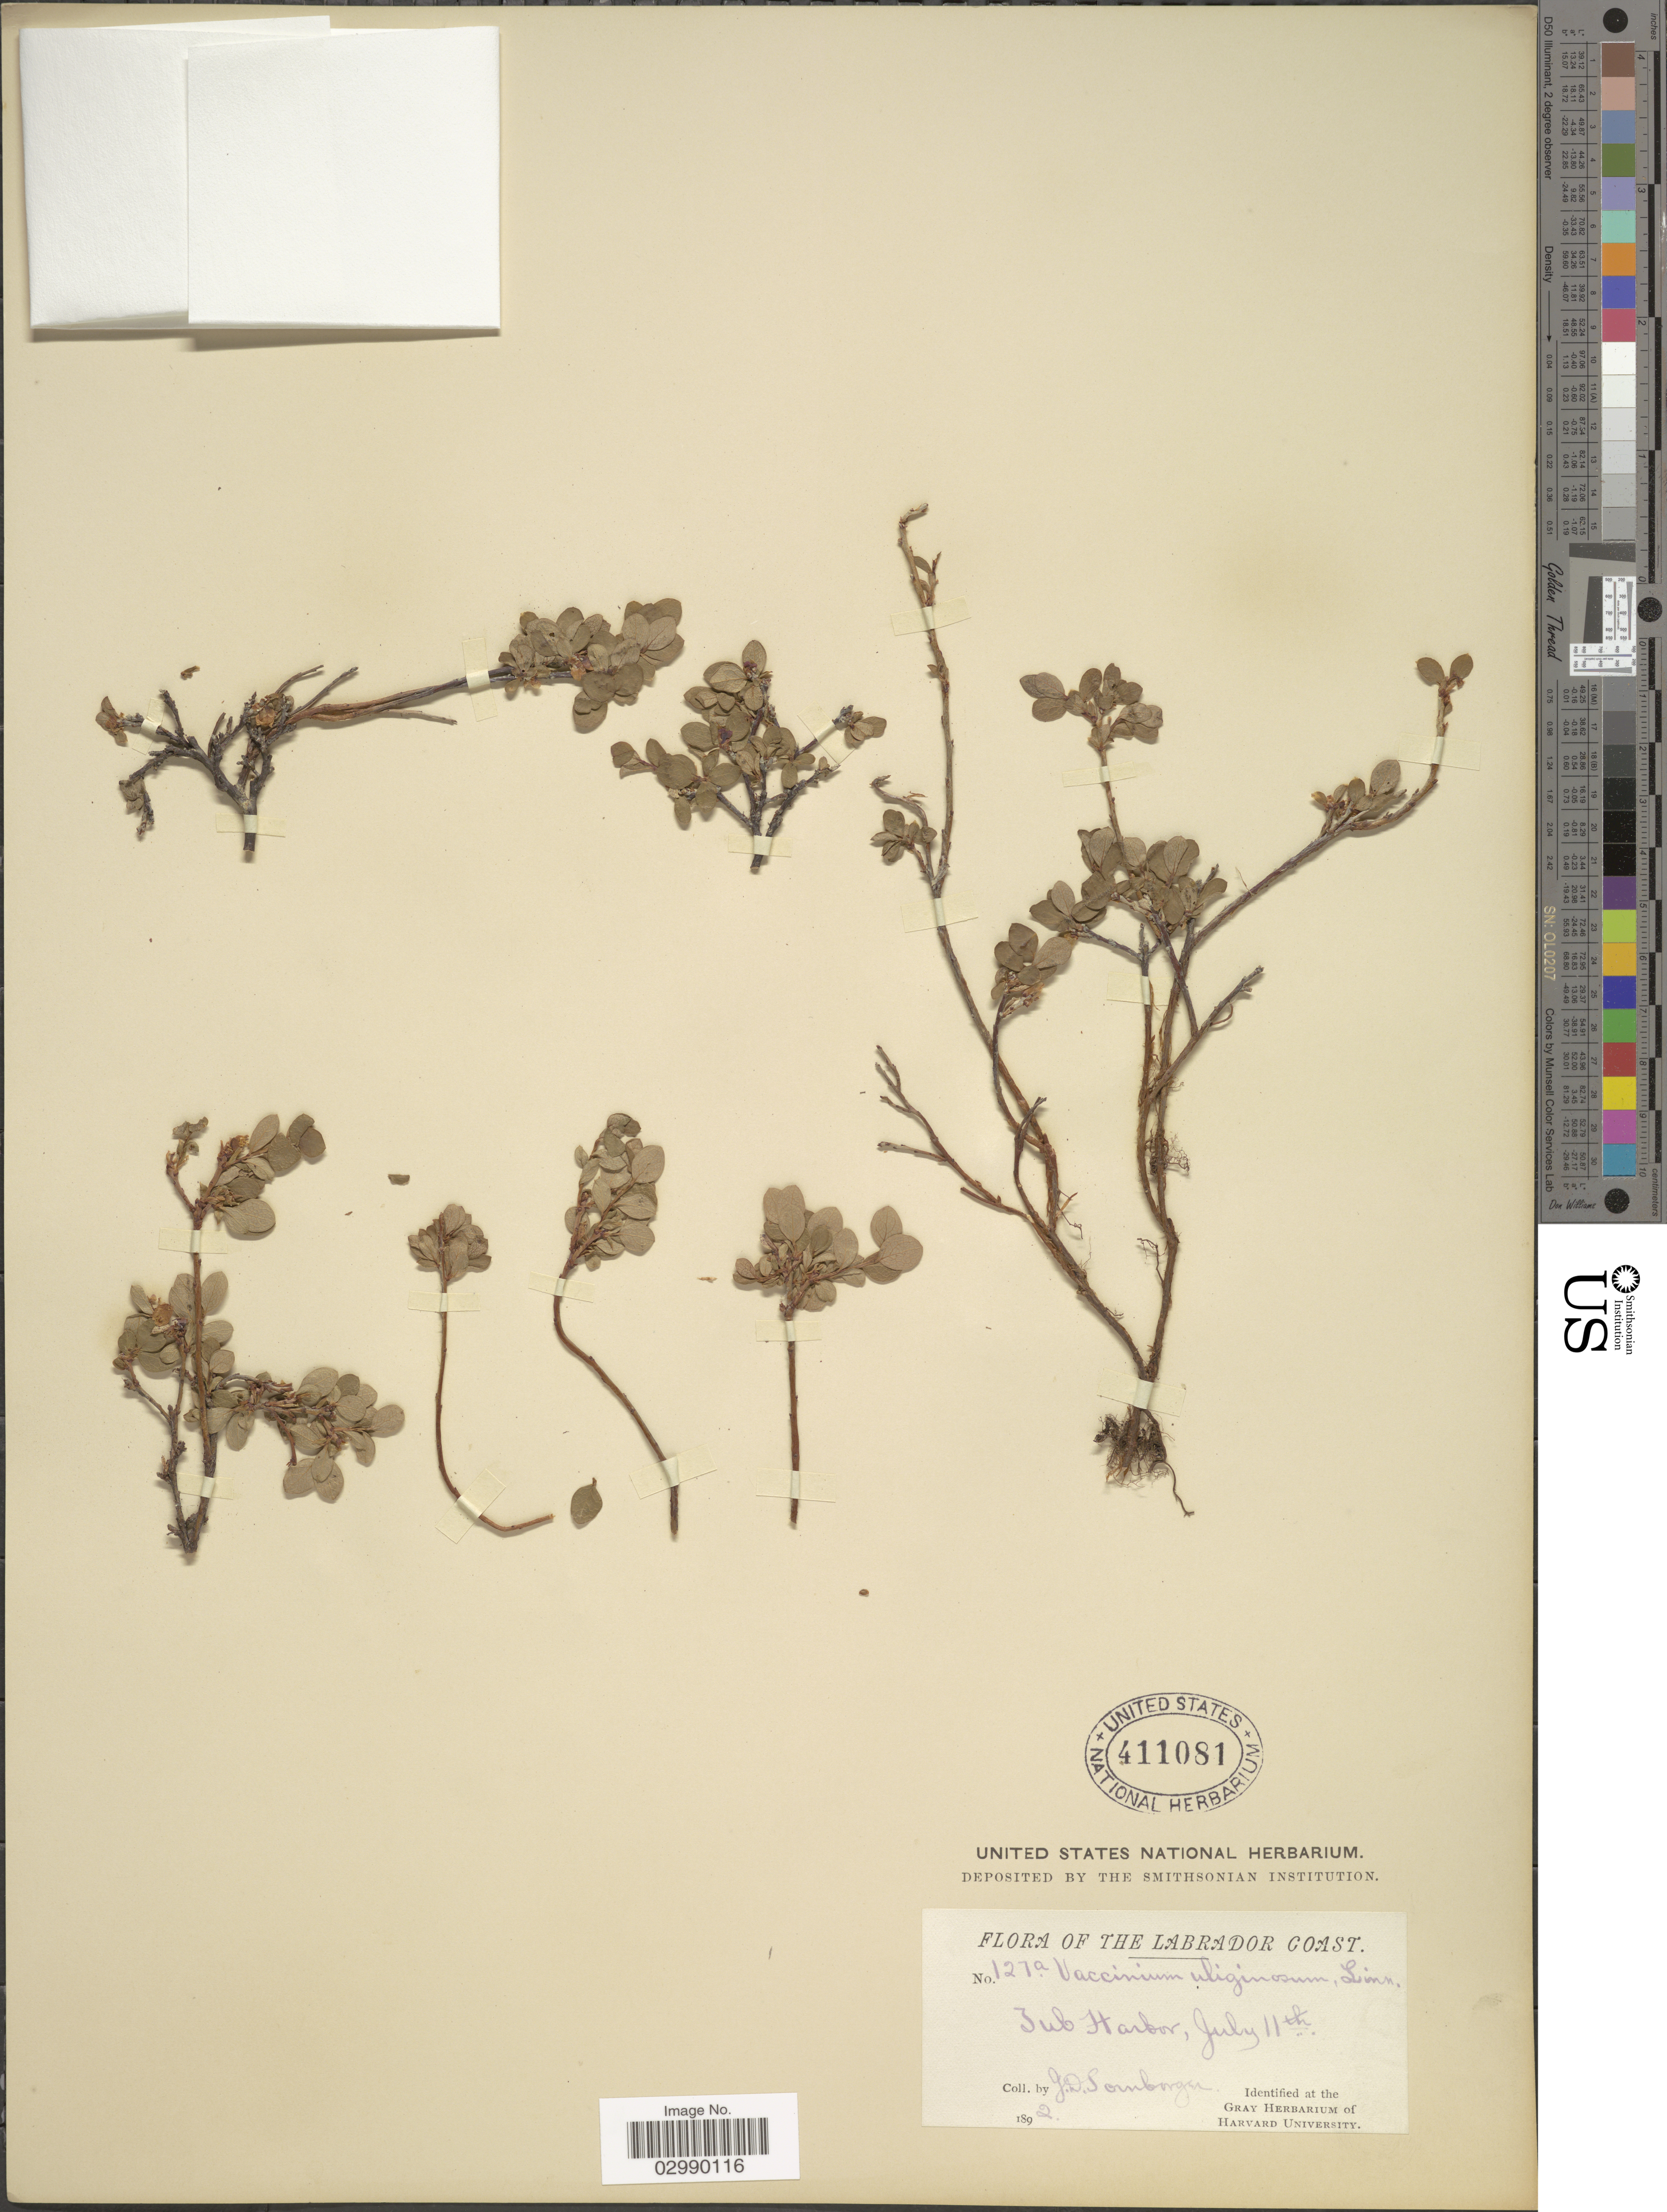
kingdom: Plantae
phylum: Tracheophyta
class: Magnoliopsida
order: Ericales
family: Ericaceae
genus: Vaccinium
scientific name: Vaccinium uliginosum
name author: L.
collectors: J. Sombúrg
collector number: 127a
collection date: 1892-07-11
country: Canada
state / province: Newfoundland and Labrador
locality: The Labrador Coast, Tub Harbor.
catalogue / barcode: US 411081